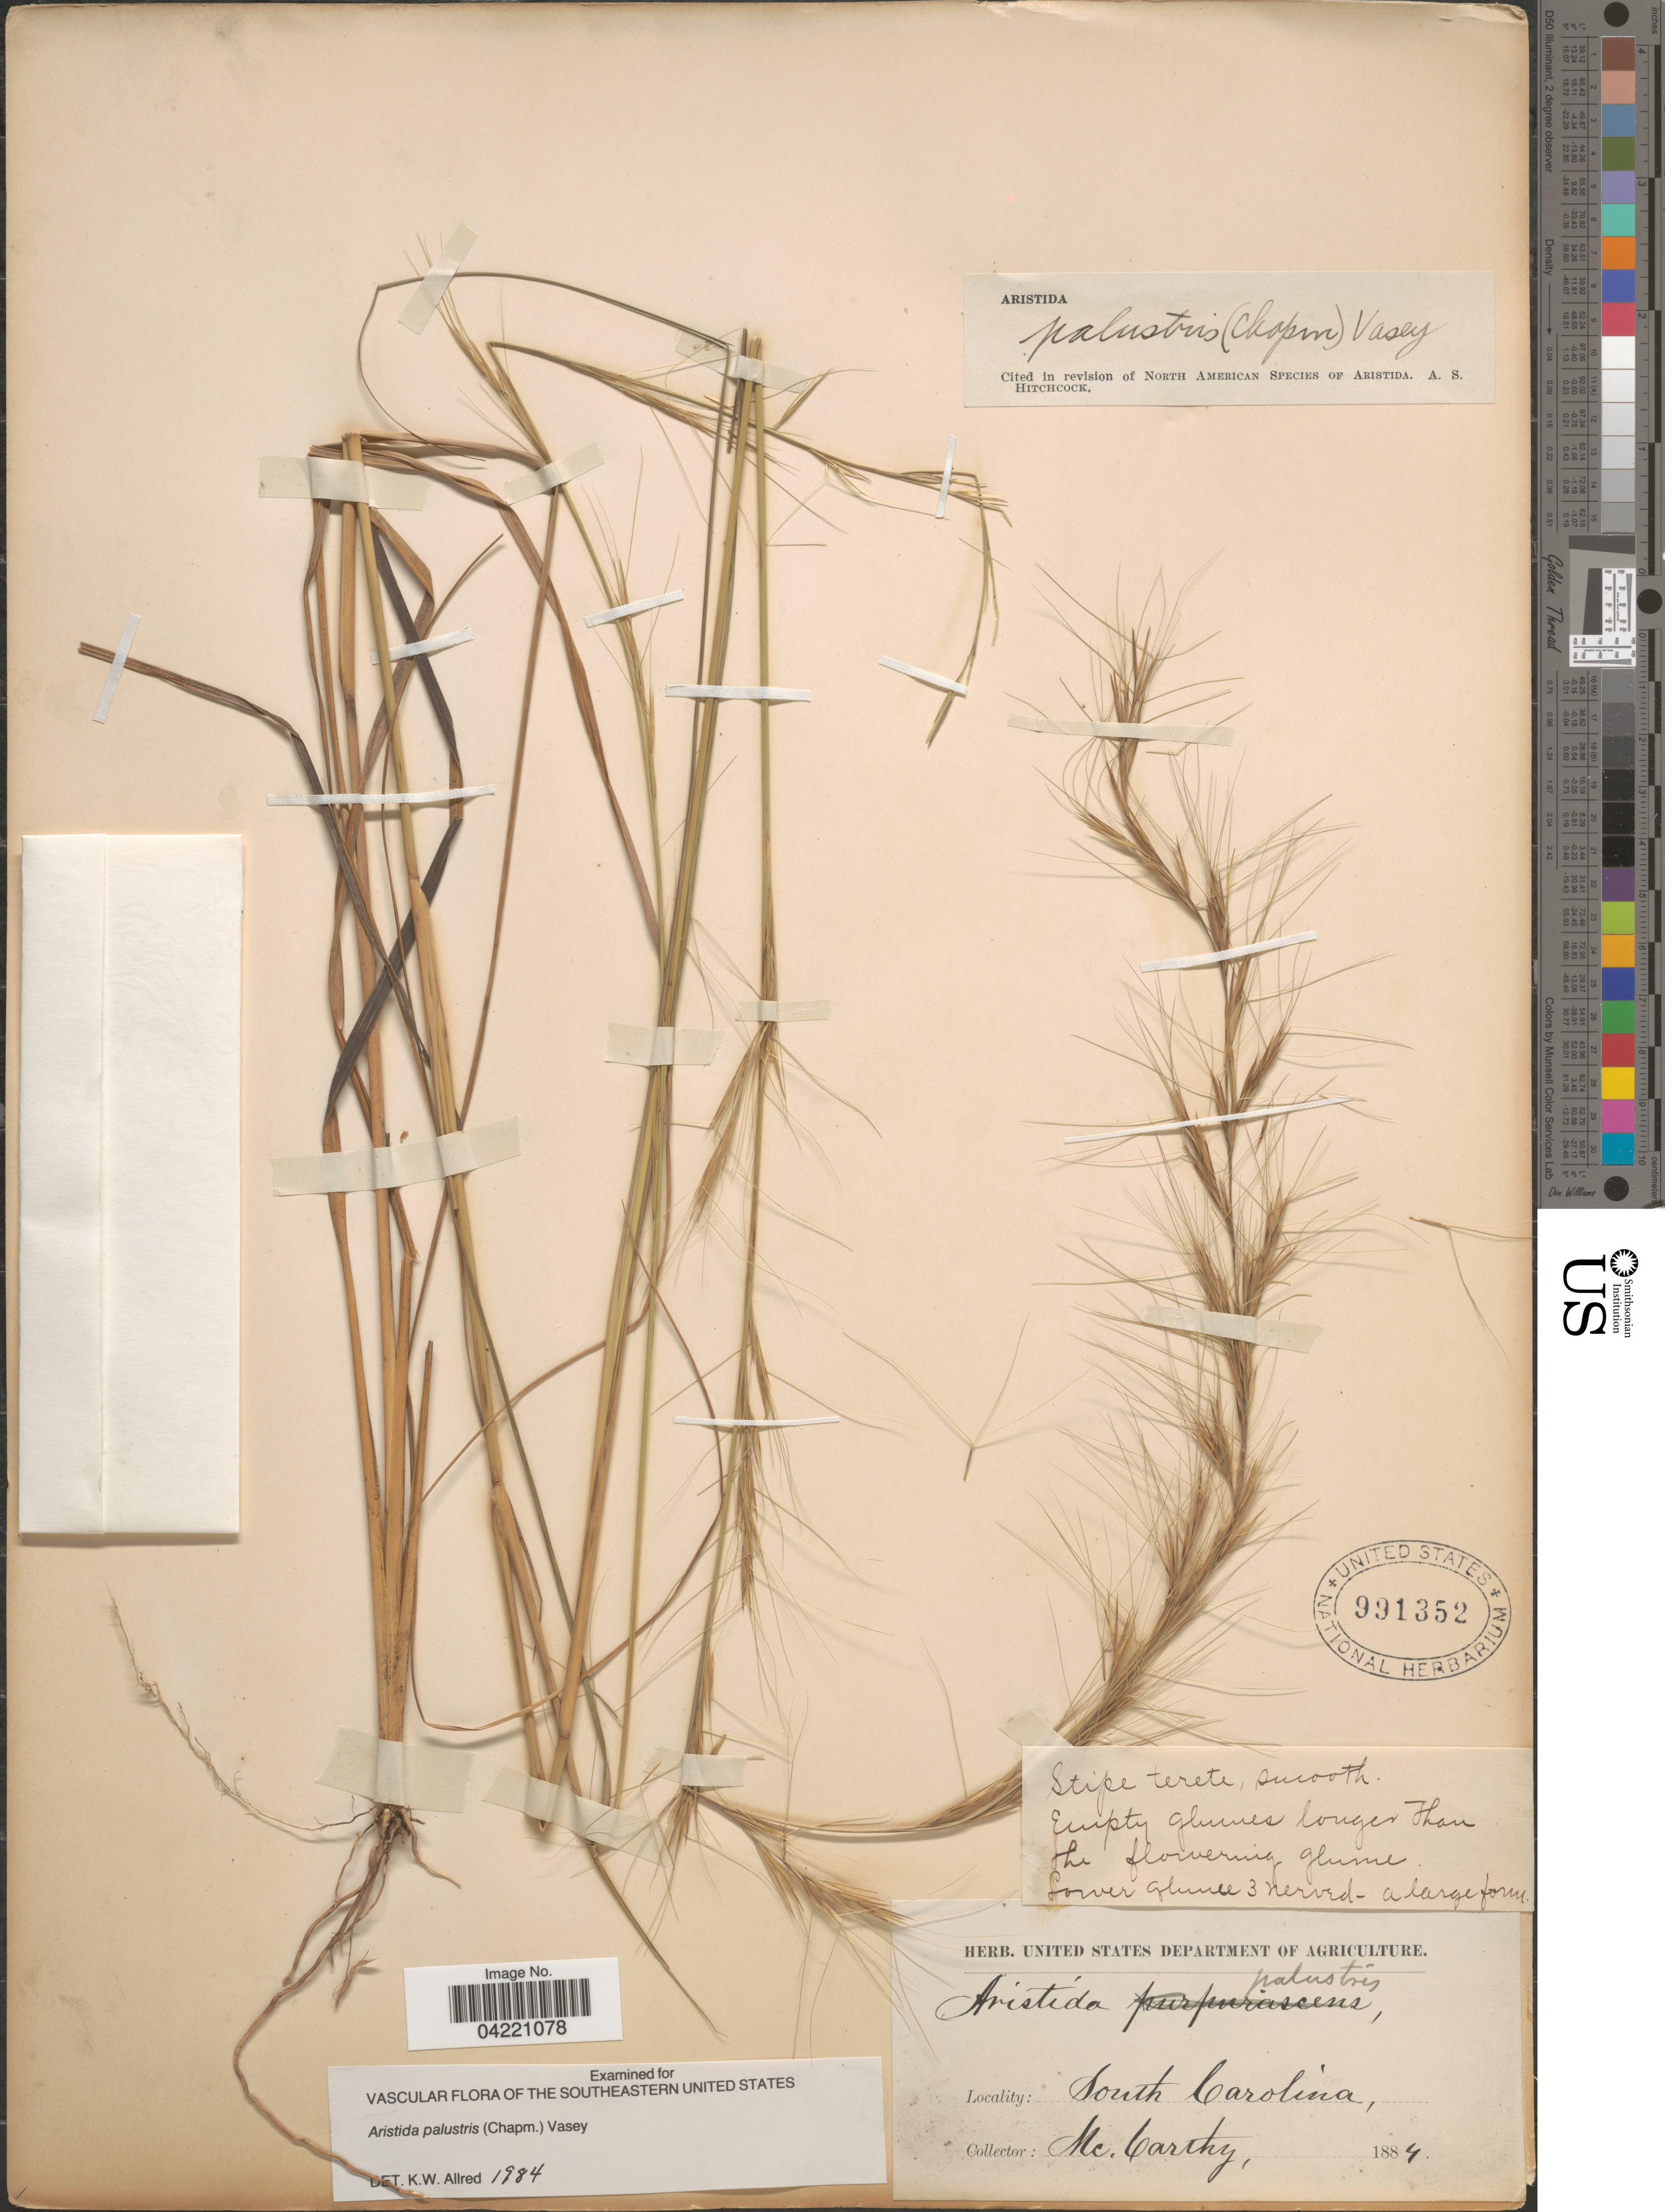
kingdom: Plantae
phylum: Tracheophyta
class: Liliopsida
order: Poales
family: Poaceae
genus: Aristida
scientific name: Aristida palustris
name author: (Chapm.) Vasey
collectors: -- McCarthy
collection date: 1884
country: United States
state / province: South Dakota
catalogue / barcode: US 991352